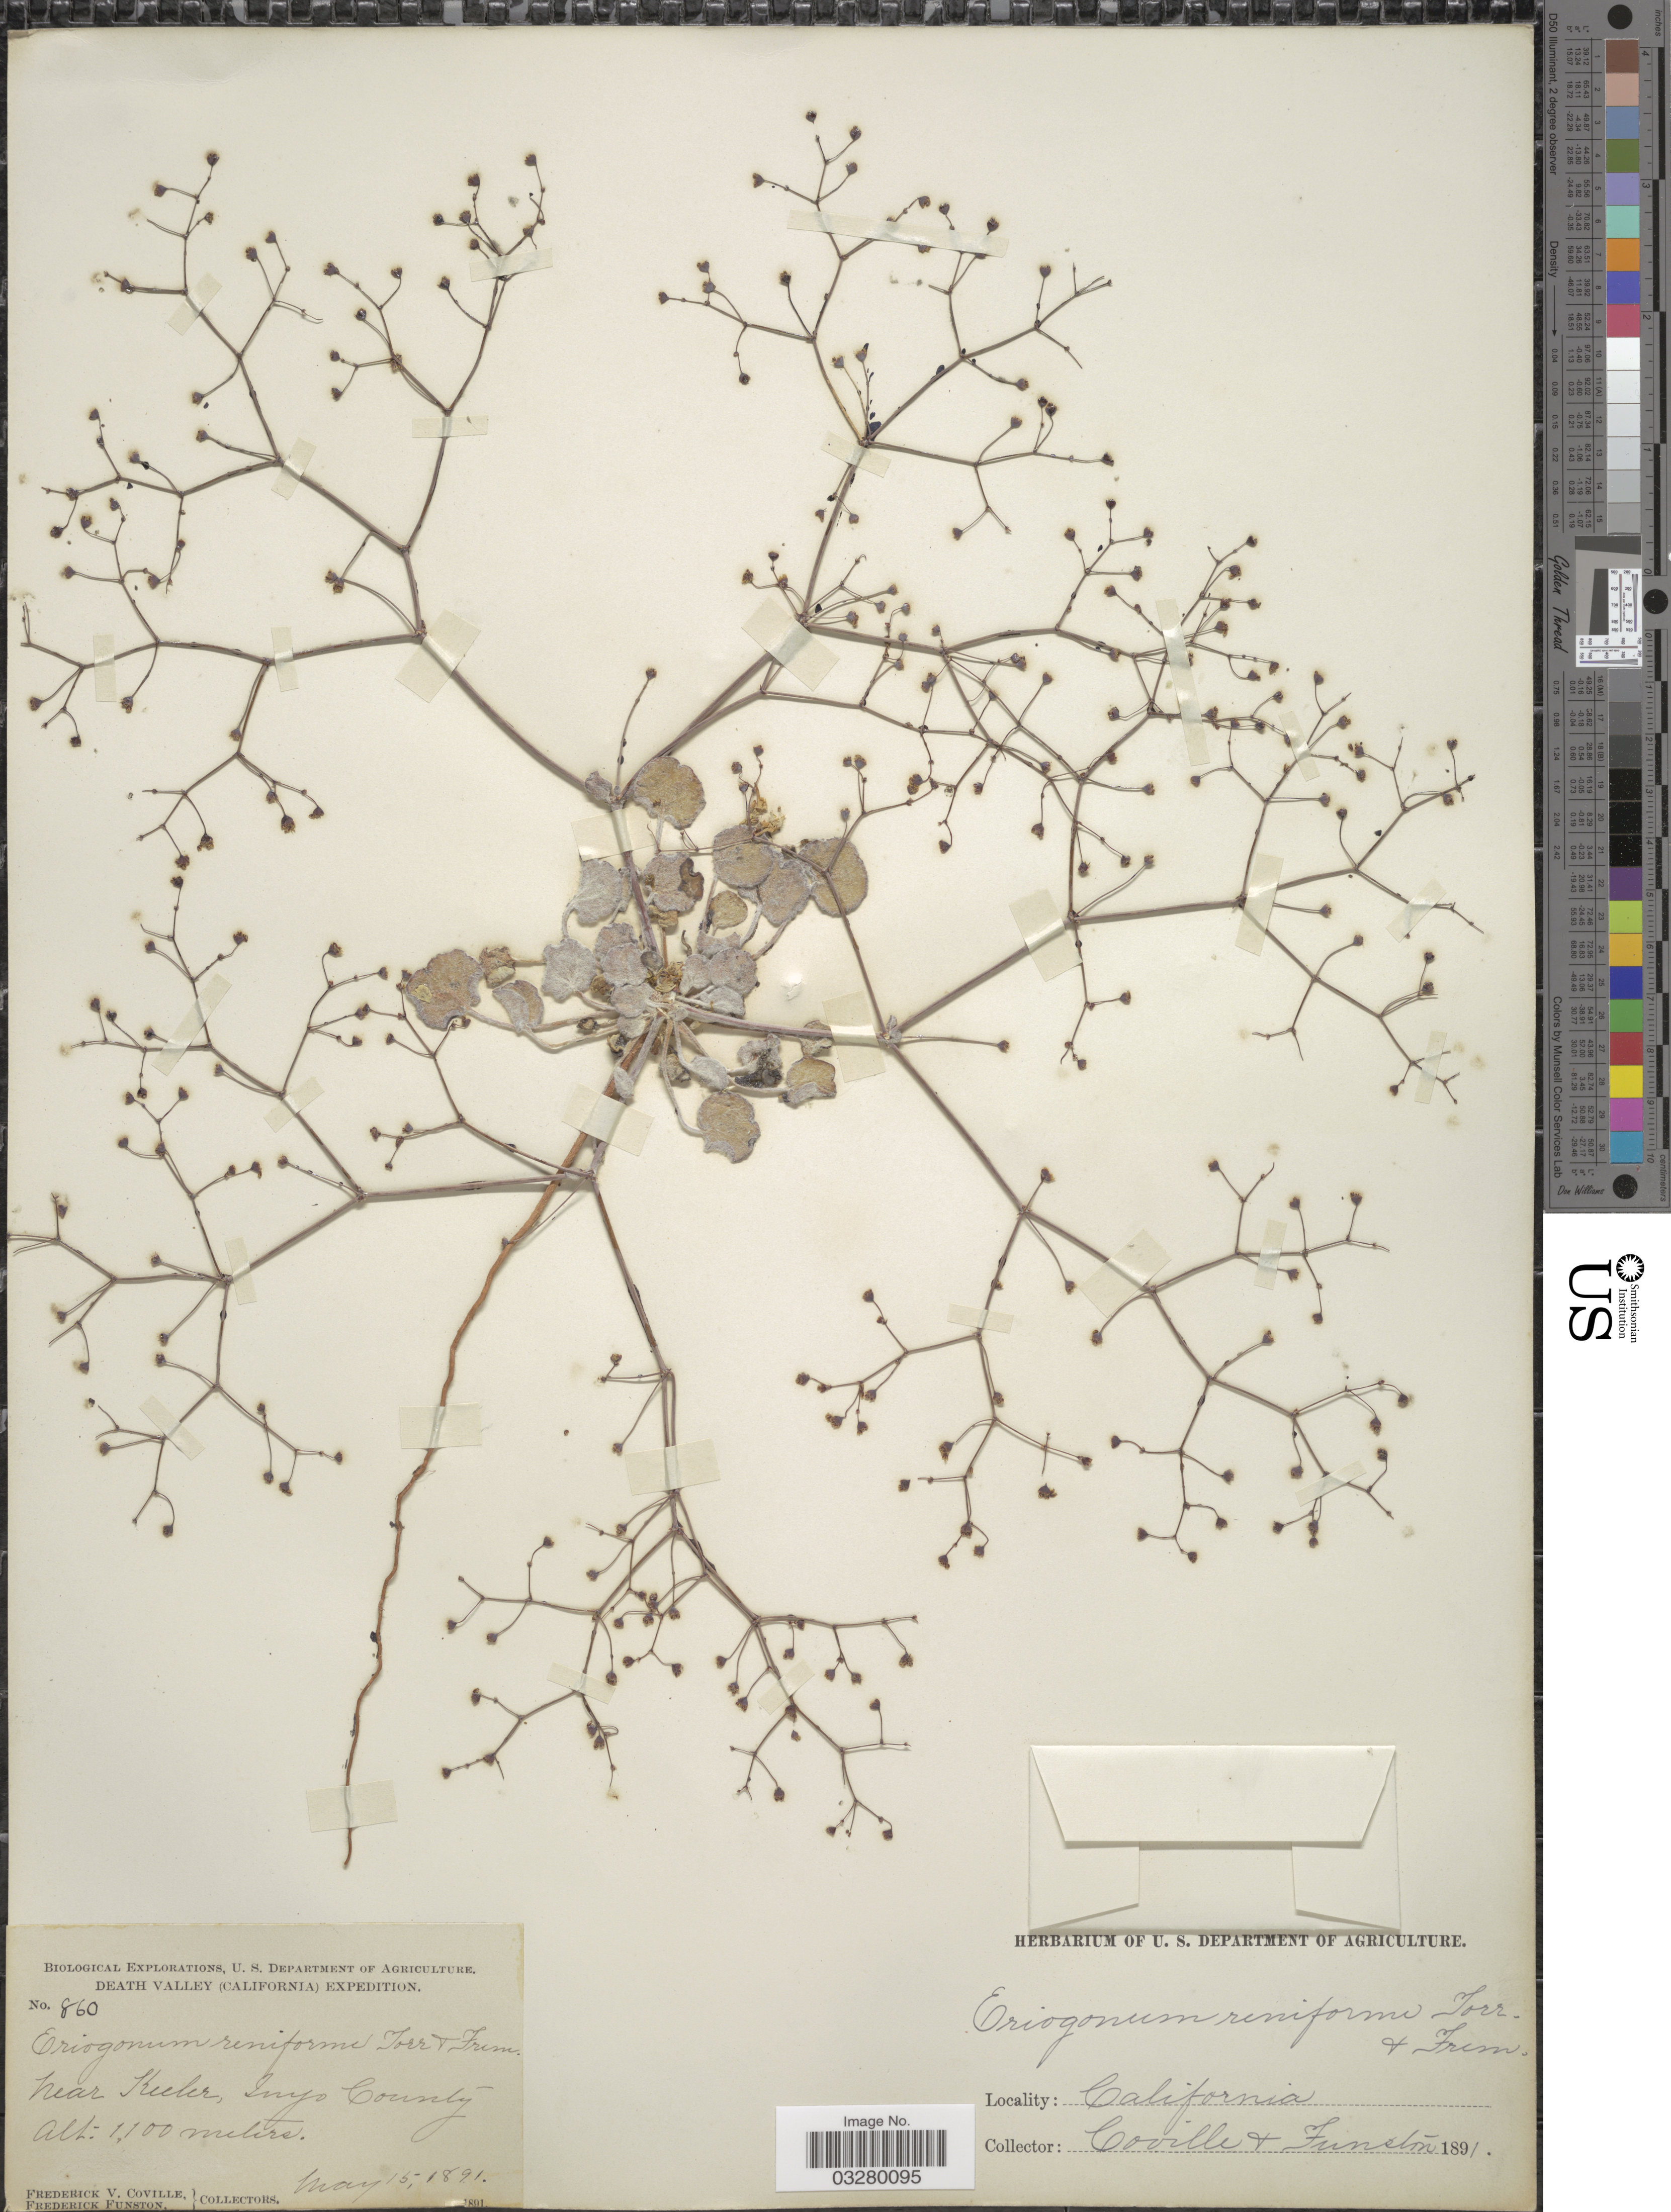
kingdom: Plantae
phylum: Tracheophyta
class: Magnoliopsida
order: Caryophyllales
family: Polygonaceae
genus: Eriogonum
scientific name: Eriogonum reniforme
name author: Torr. & Frém.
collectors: F. V. Coville & F. Funston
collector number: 860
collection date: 1891-05-15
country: United States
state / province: California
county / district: Inyo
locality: Death Valley, Near Keeler, Inyo County.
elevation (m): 1100